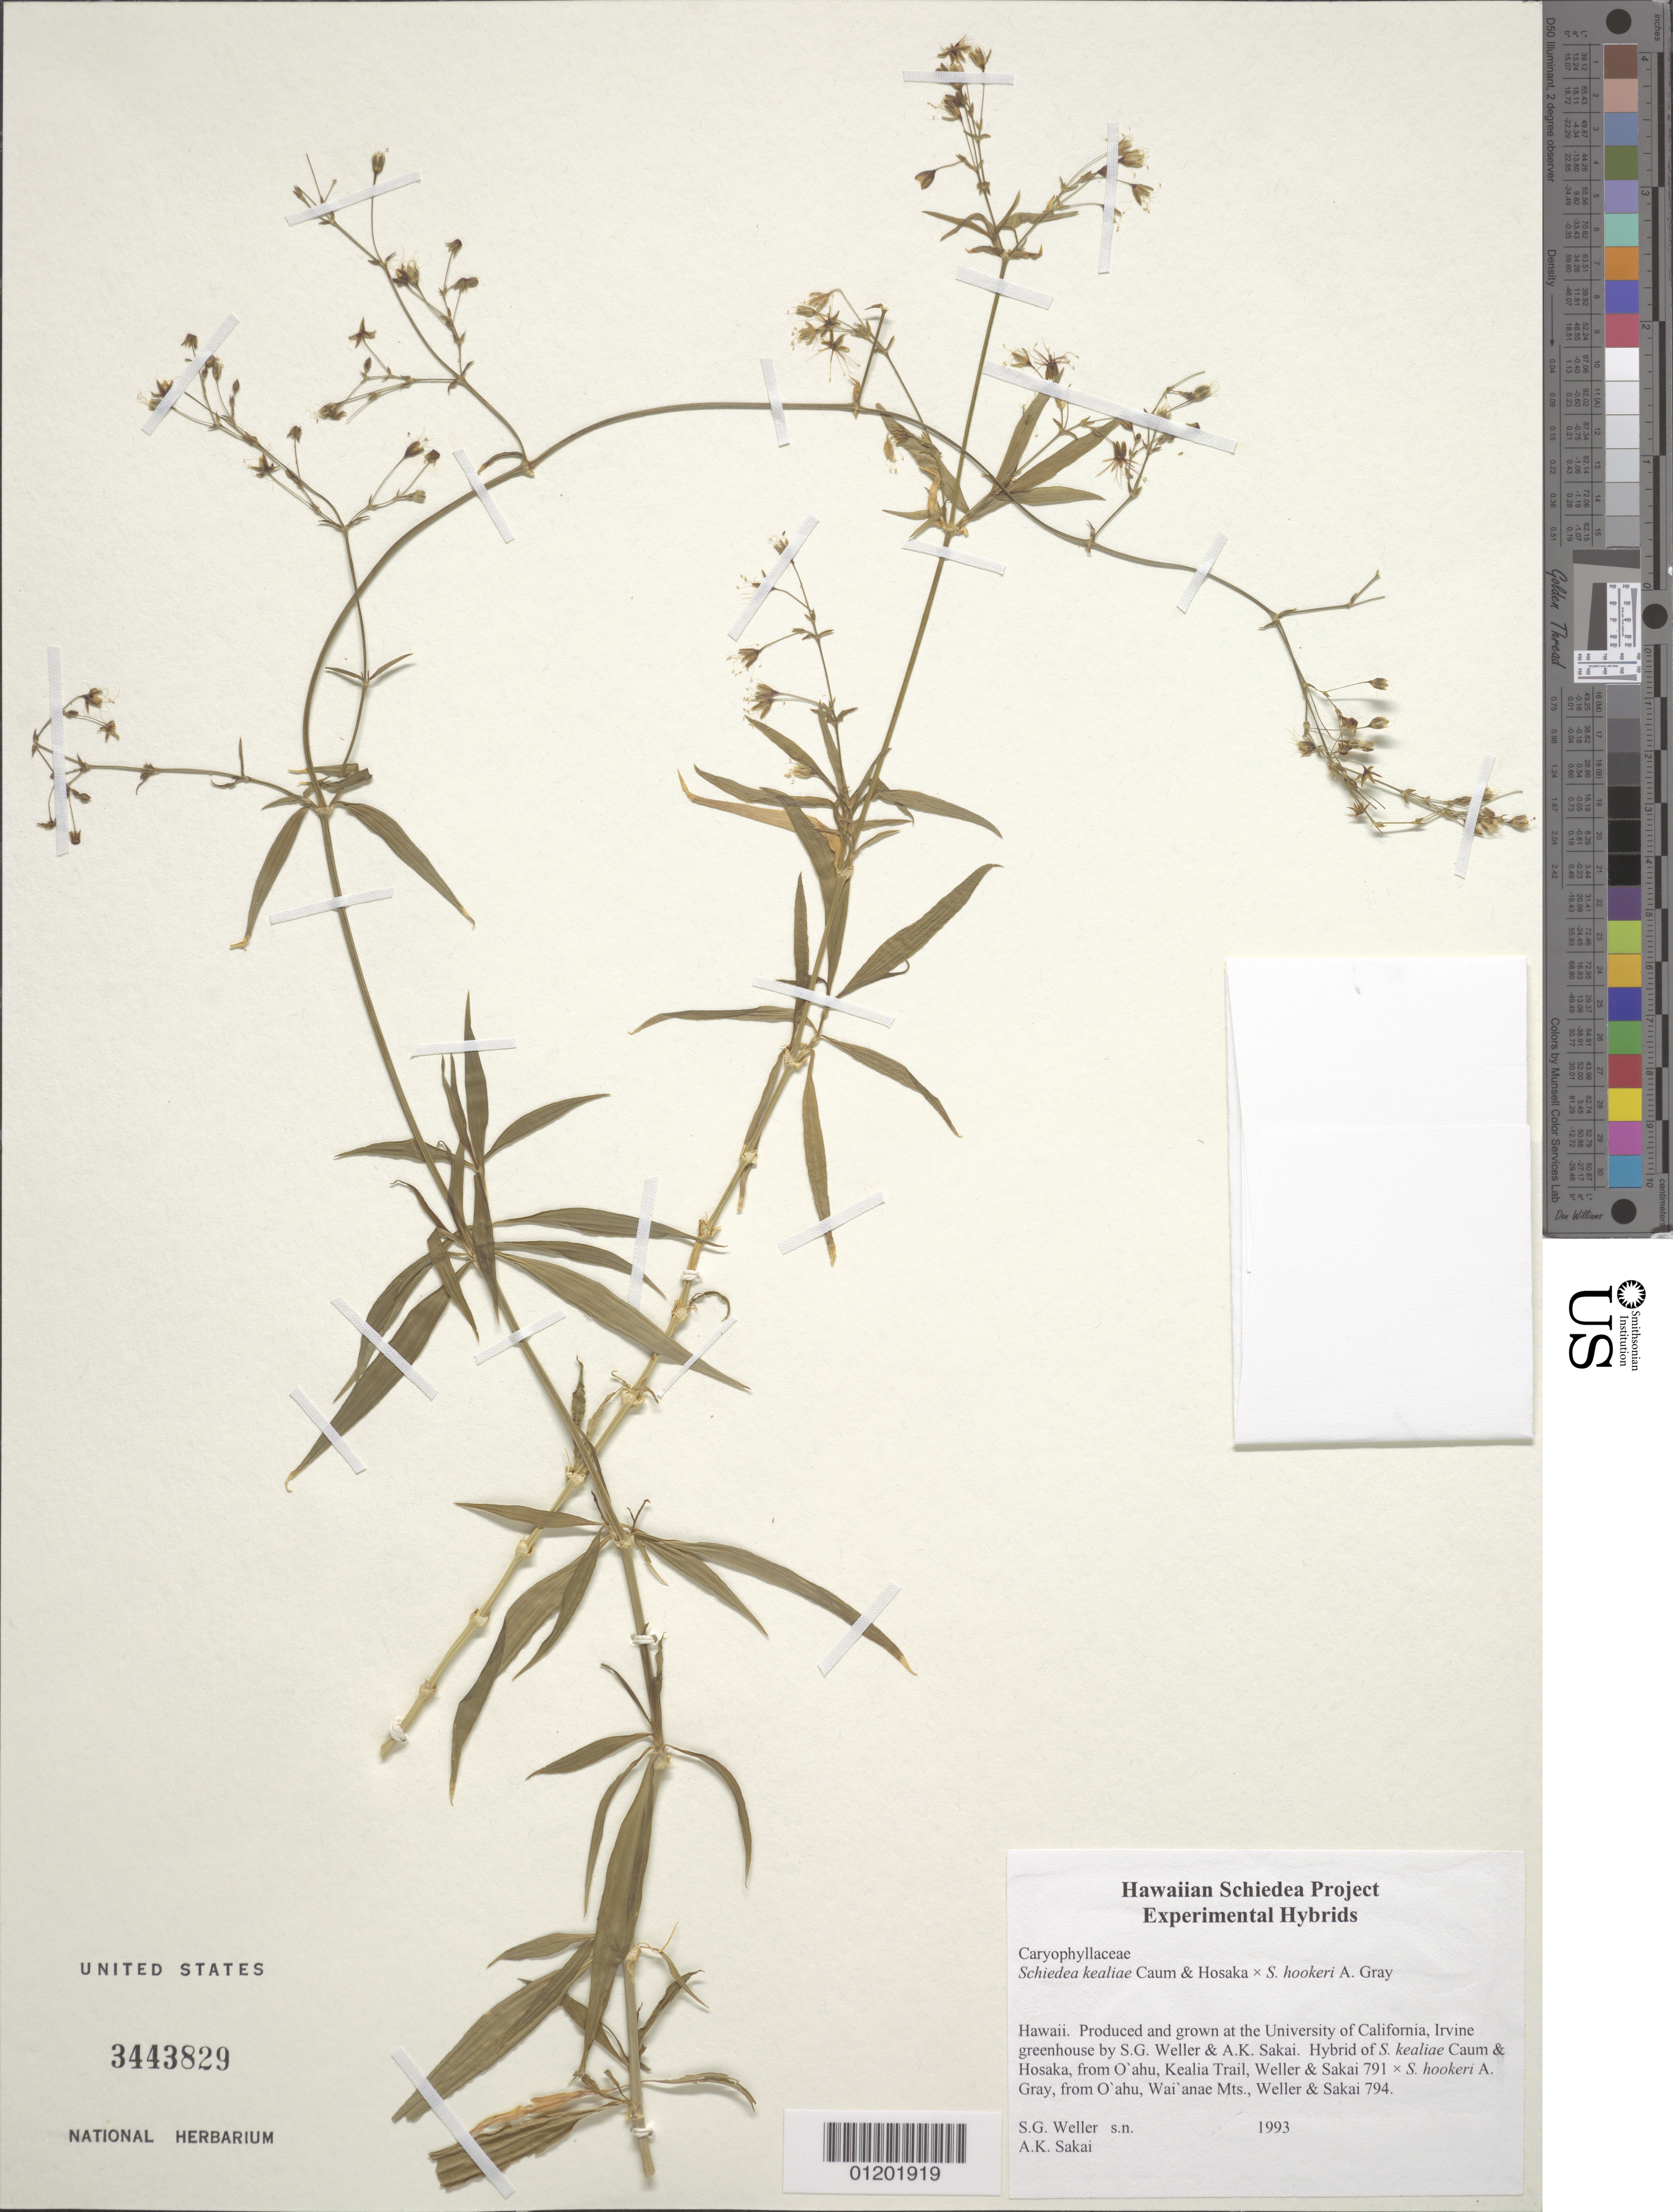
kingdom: Plantae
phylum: Tracheophyta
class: Magnoliopsida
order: Caryophyllales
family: Caryophyllaceae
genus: Schiedea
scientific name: Schiedea hookeri x S. kealiae Caum & Hosaka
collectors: S. G. Weller & A. Sakai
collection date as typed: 1993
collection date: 1993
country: United States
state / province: California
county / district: Orange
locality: University of California, Irvine greenhouse.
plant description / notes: Hybrid of S. kealiae Caum & Hosaka [from O'ahu, Kealia Trail, Weller & Sakai 791] x S. hookeri A. Gray [from O'ahu, Wai'anae Mts., Weller & Sakai 794].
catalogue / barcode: US 3443829